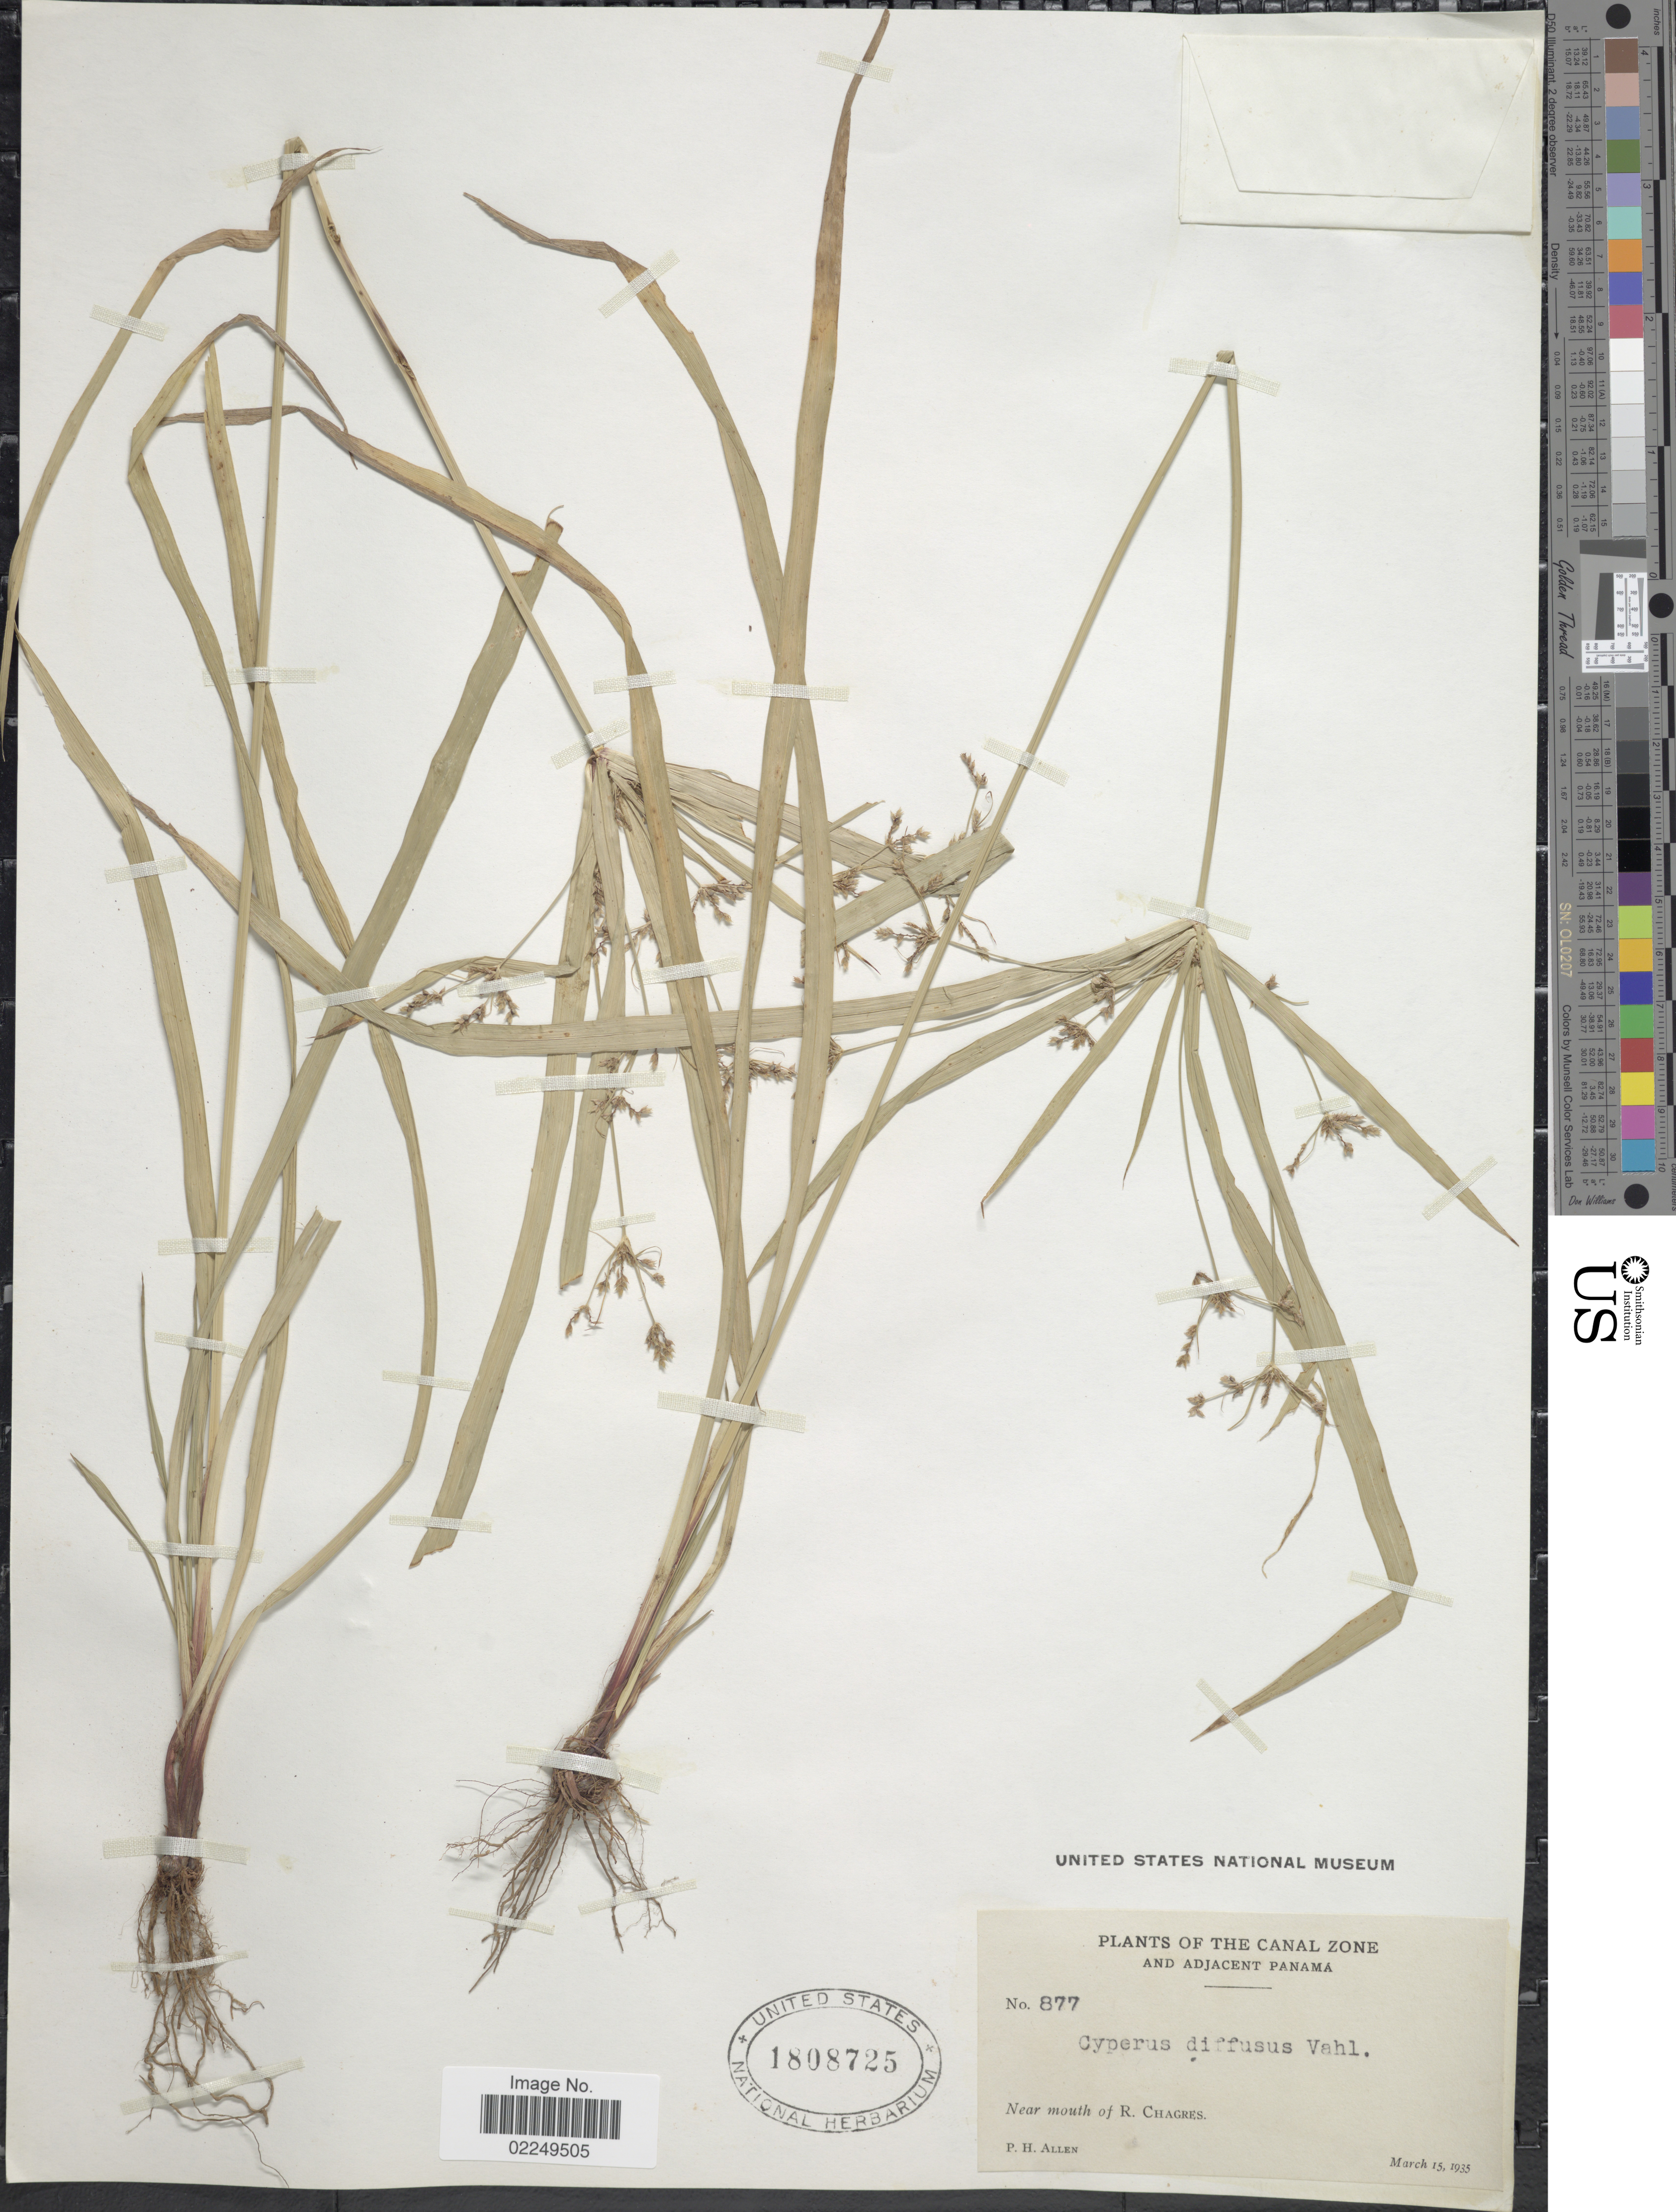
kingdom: Plantae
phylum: Tracheophyta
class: Liliopsida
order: Poales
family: Cyperaceae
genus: Cyperus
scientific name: Cyperus laxus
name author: Lam.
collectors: P. H. Allen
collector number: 877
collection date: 1935-03-15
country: Panama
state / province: Colón / Panamá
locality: The Canal Zone and Adjacent Panama, Near mouth of R. Chagres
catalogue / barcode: US 1808725